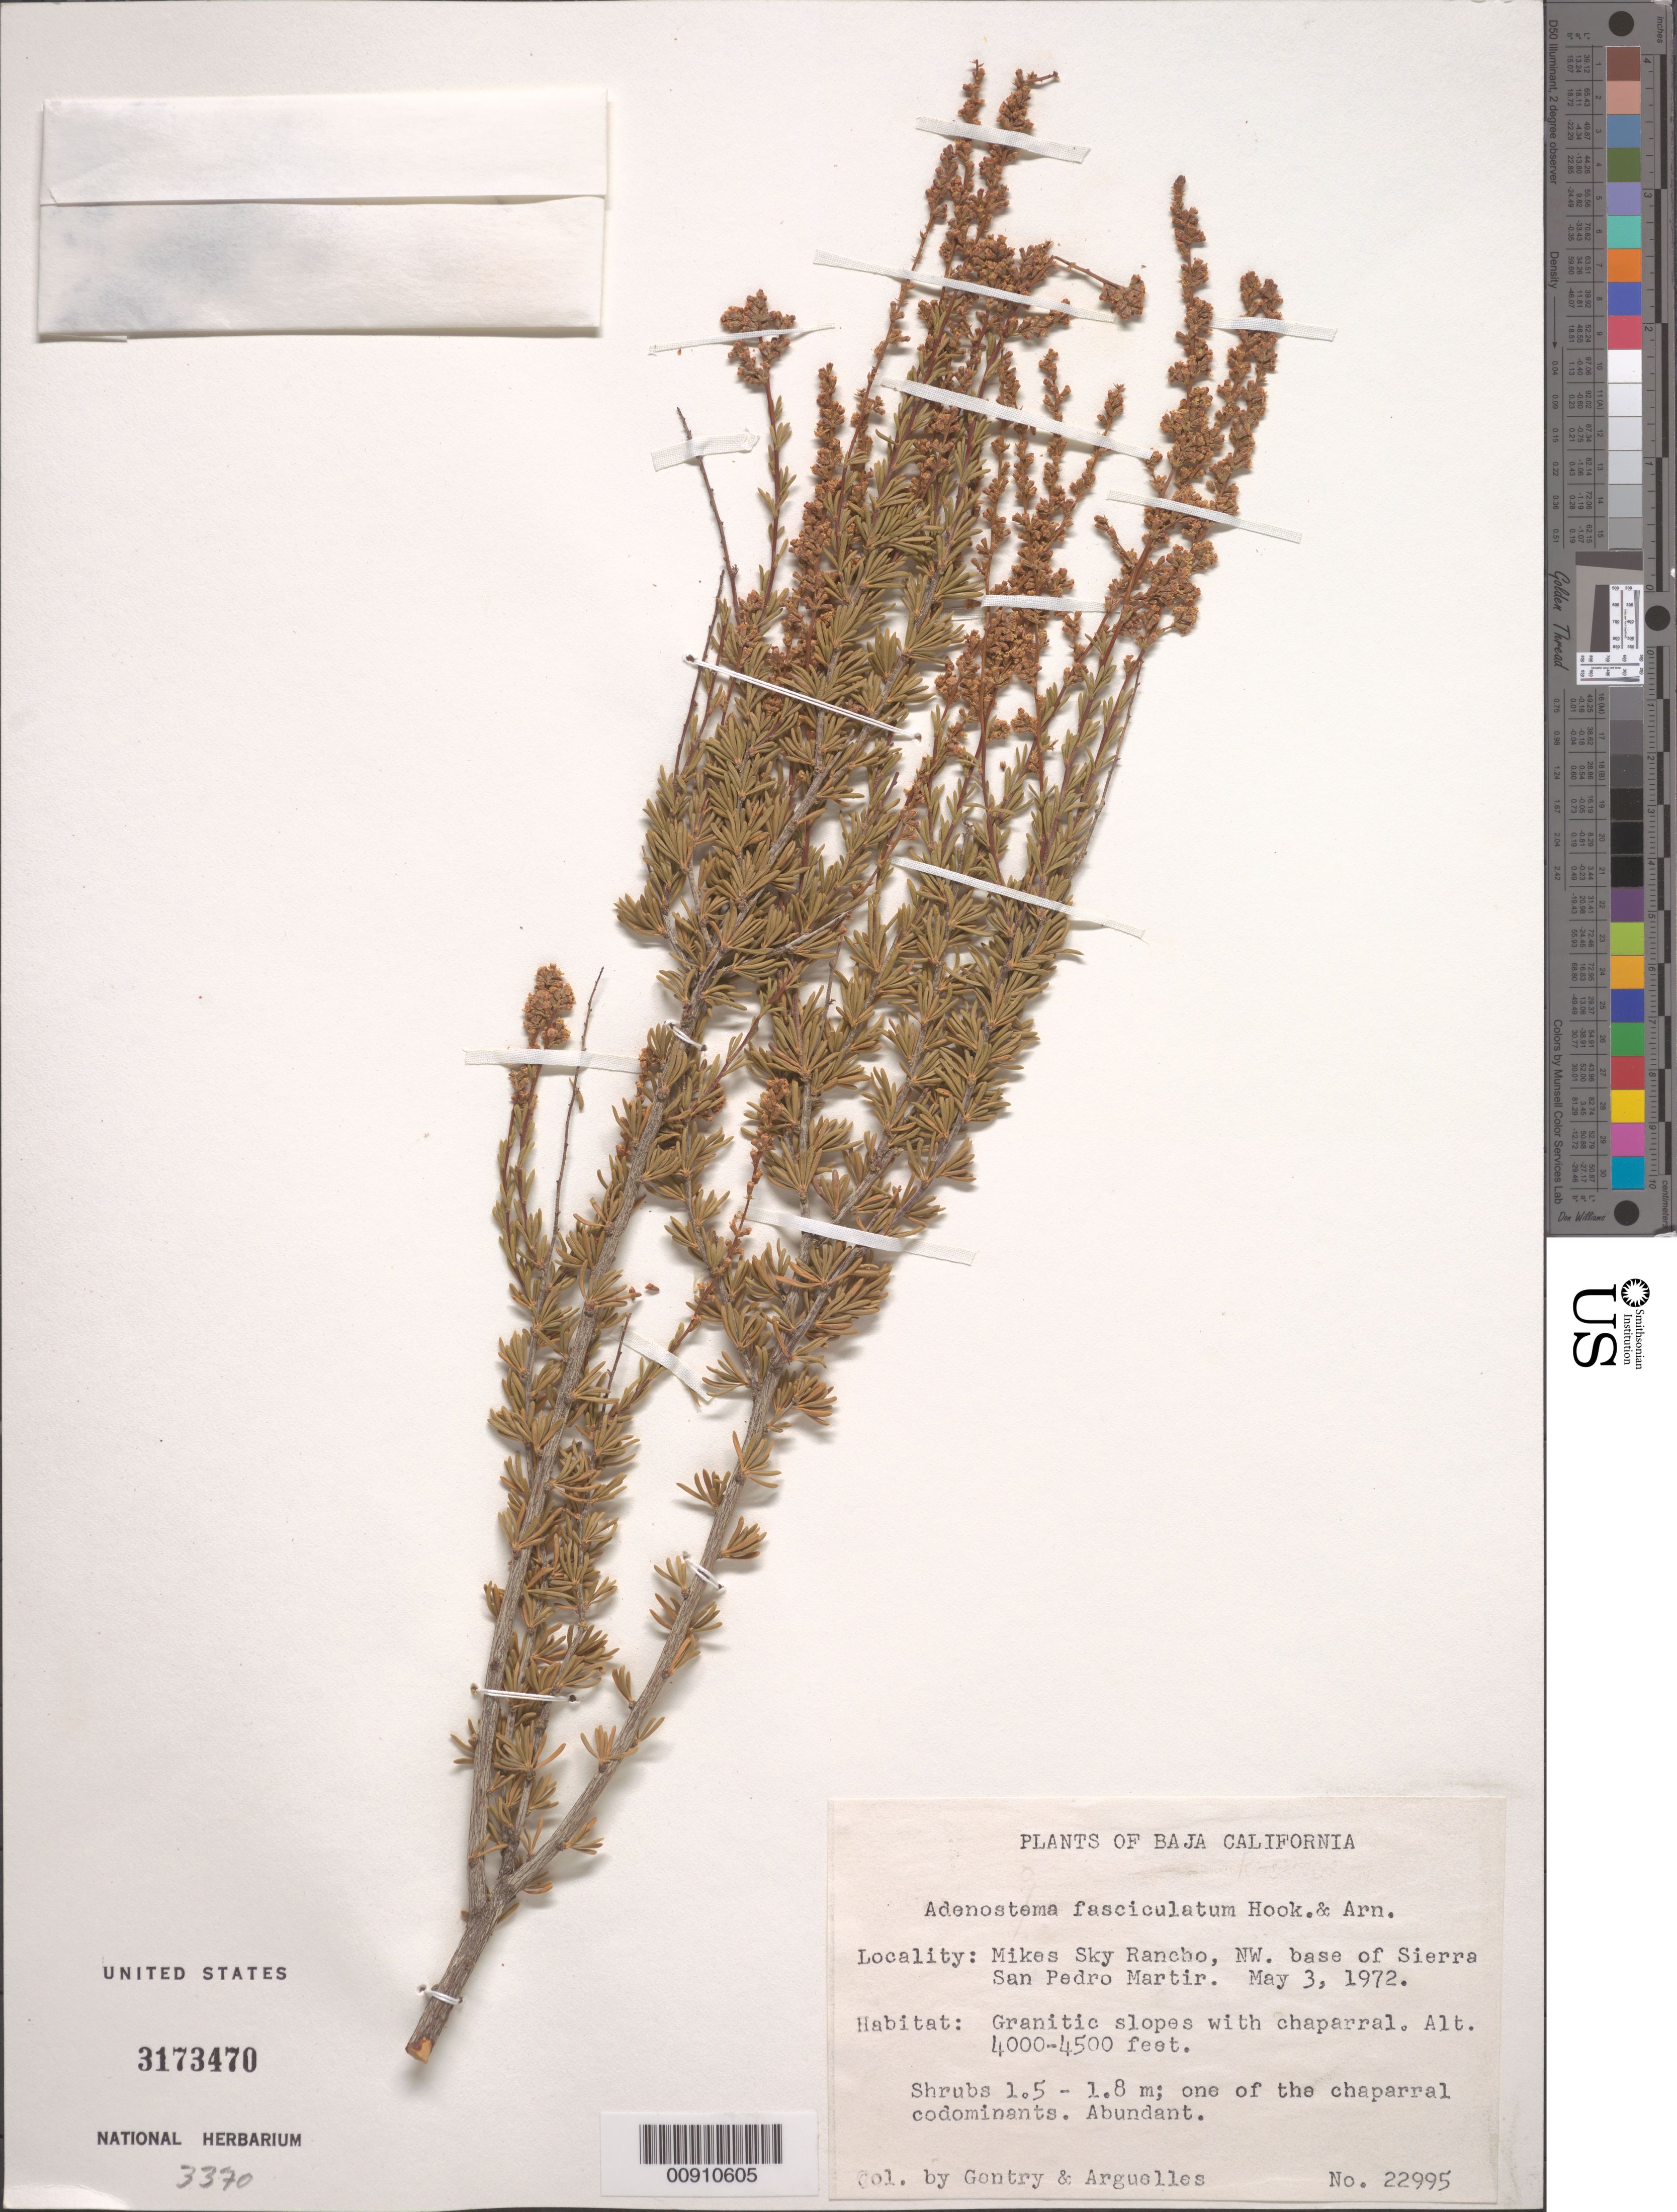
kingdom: Plantae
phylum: Tracheophyta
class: Magnoliopsida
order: Rosales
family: Rosaceae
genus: Adenostoma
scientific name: Adenostoma fasciculatum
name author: Hook. & Arn.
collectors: Gentry, -- & Arguelles, --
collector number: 22995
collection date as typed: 03 May 1972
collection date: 1972-05-03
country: Mexico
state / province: Baja California Norte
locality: Mikes Sky Rancho, NW base of Sierra San Pedro Mártir. Baja California.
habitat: Granitic slopes with chaparral. One of the chaparral codominants.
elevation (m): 1219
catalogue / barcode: US 3173470